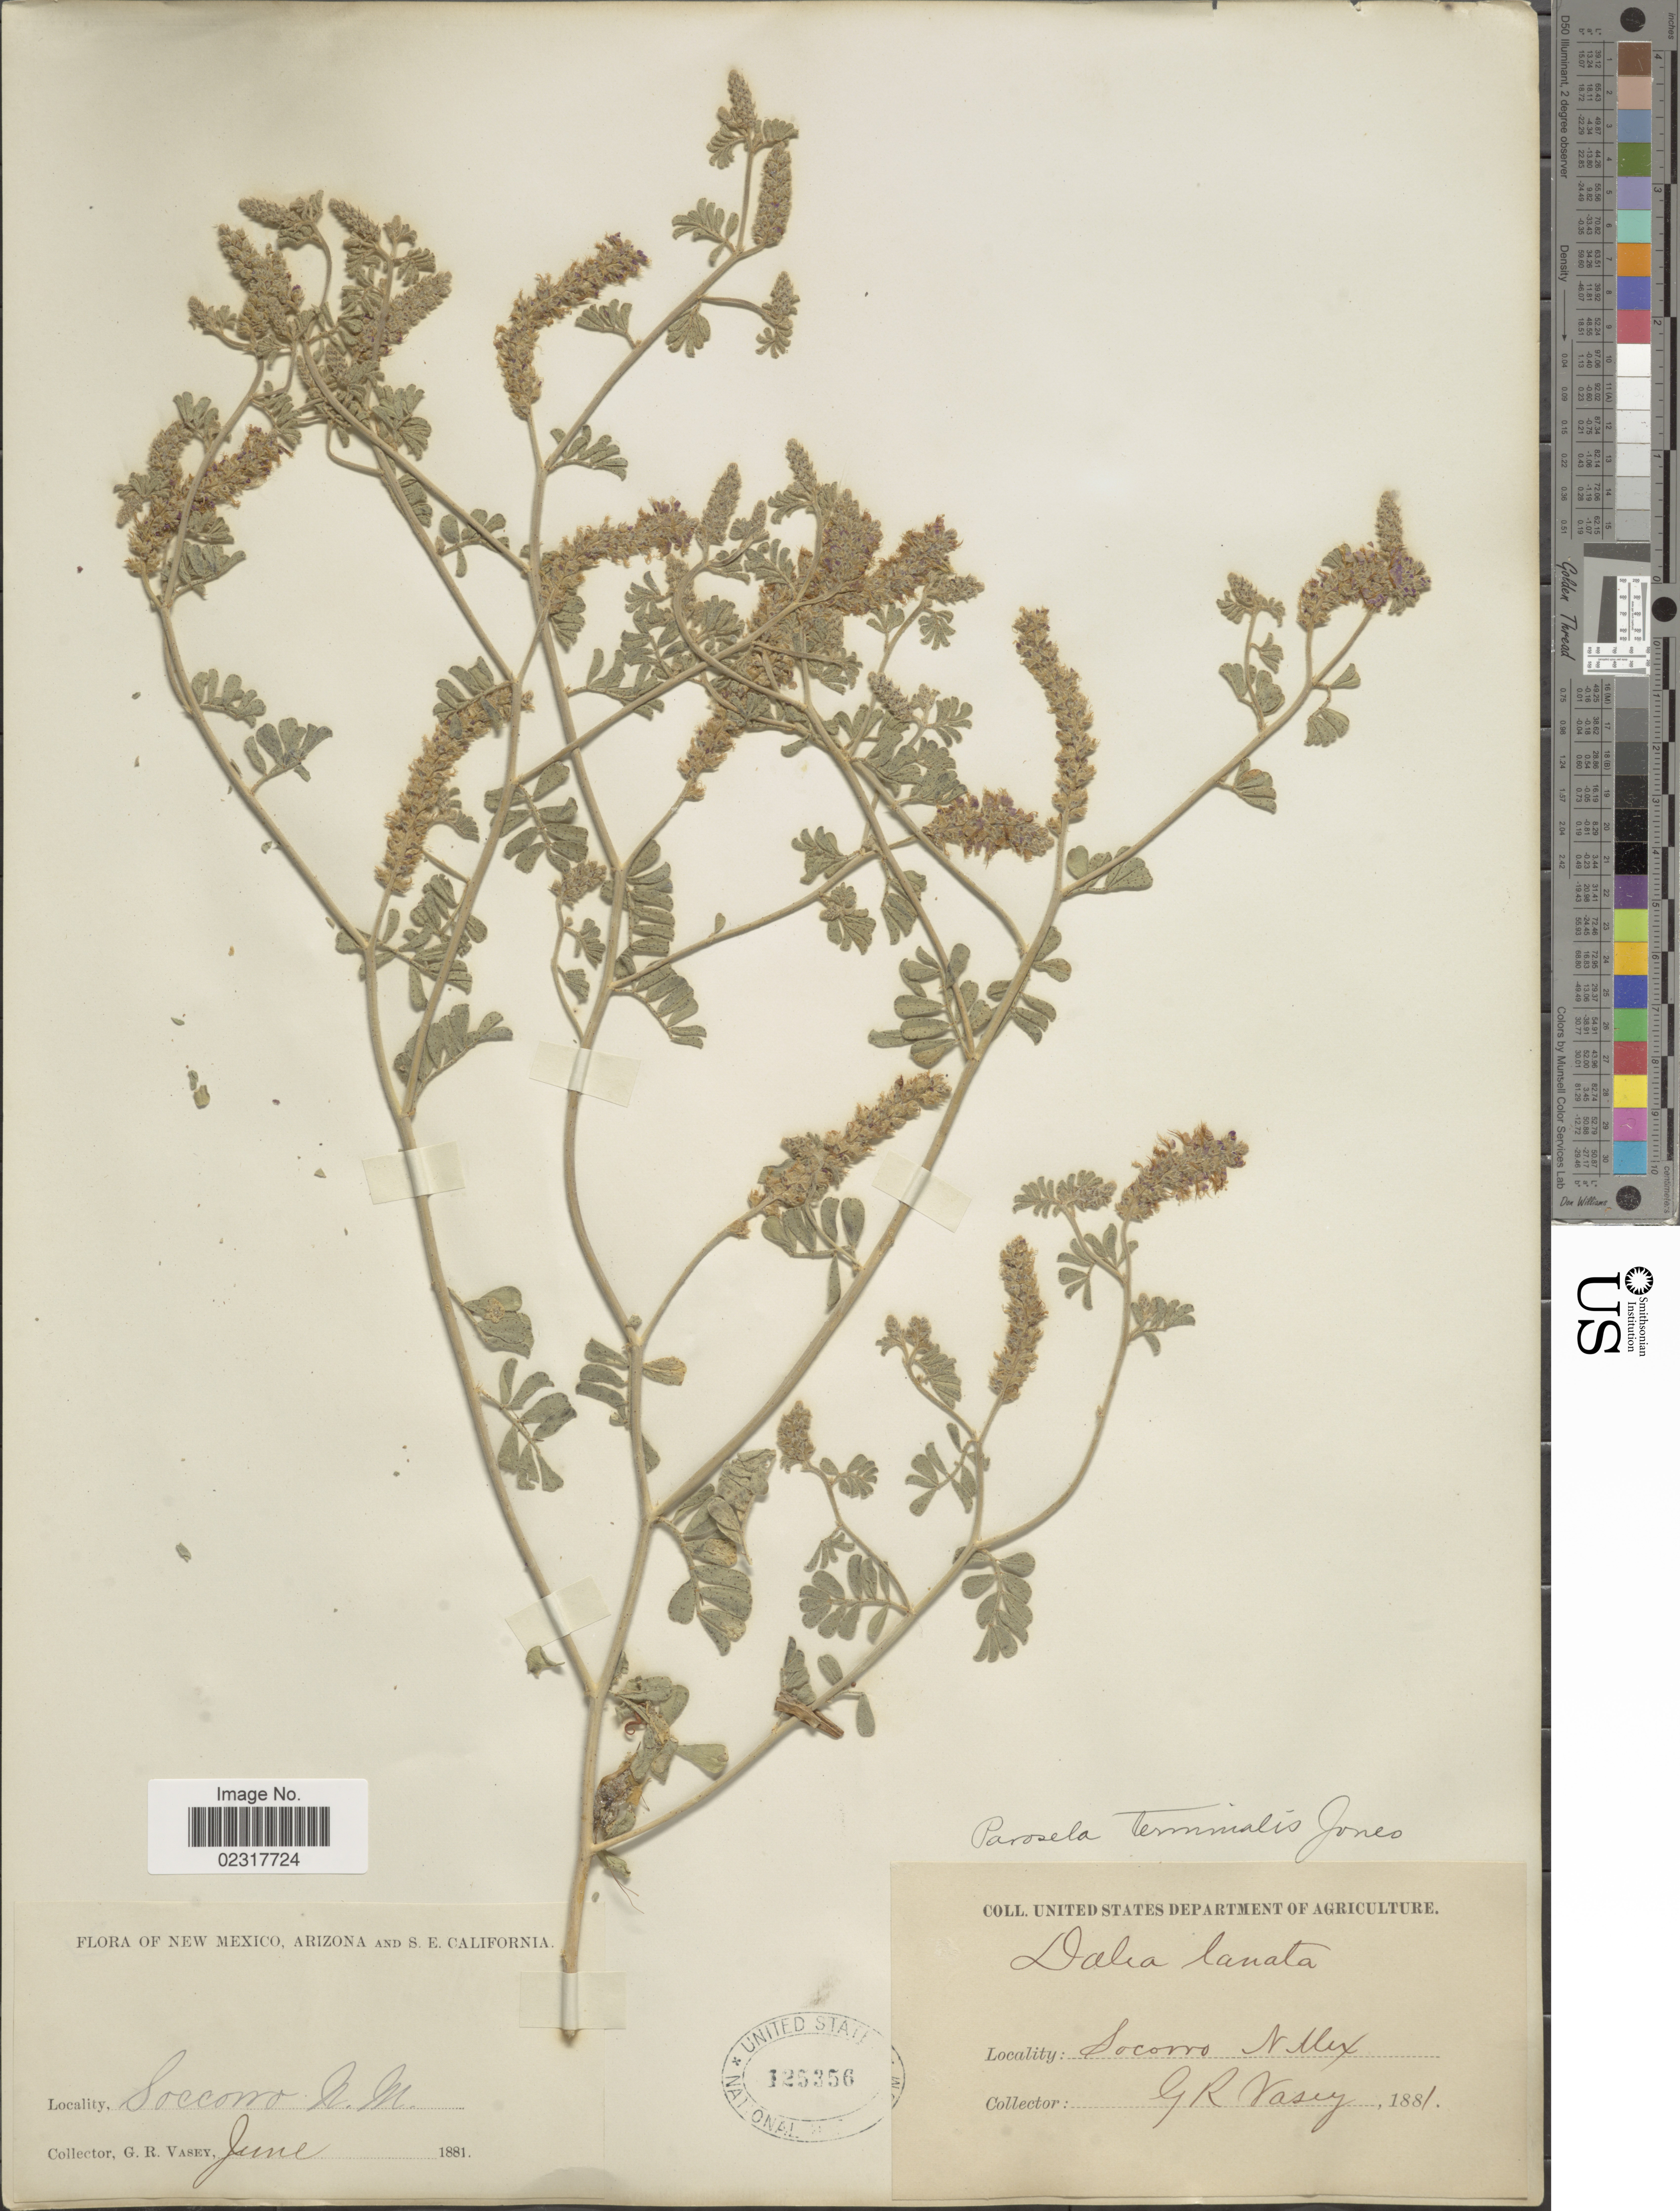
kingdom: Plantae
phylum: Tracheophyta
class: Magnoliopsida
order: Fabales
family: Fabaceae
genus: Dalea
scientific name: Dalea lanata var. terminalis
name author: (M.E. Jones) Barneby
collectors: G. R. Vasey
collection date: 1881-06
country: United States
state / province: New Mexico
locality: Socorro, N. Mex.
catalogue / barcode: US 125356